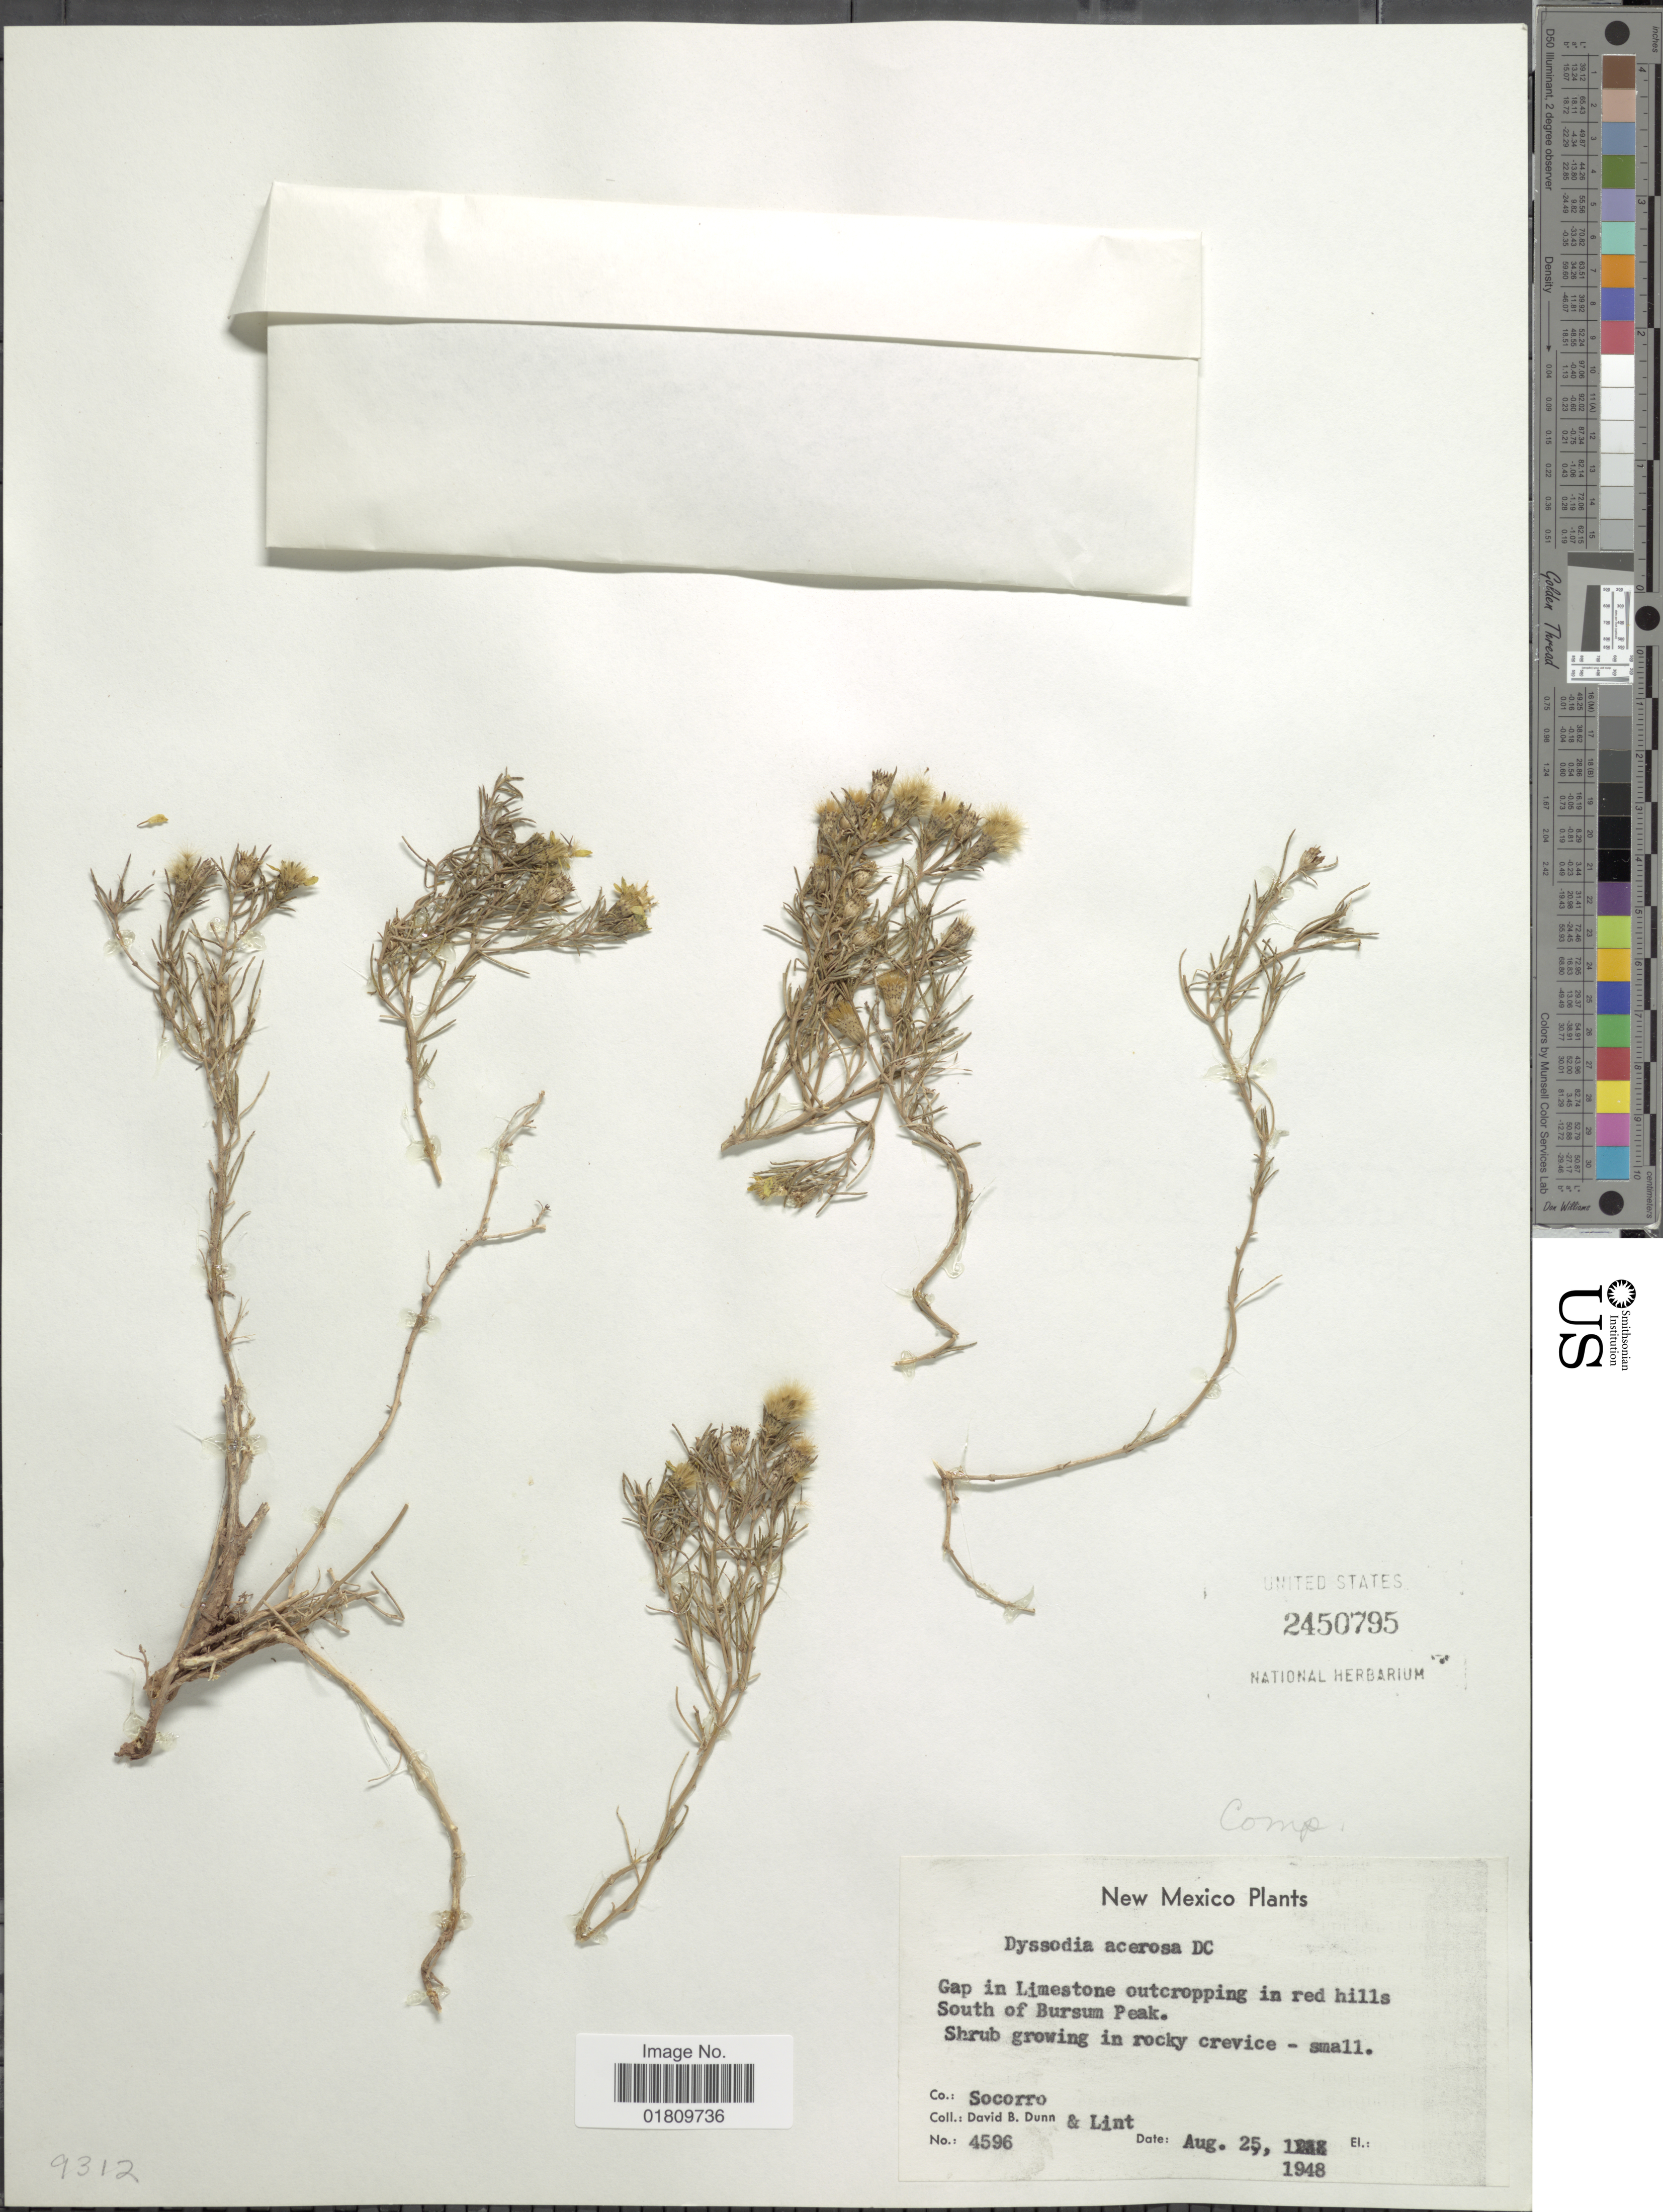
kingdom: Plantae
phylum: Tracheophyta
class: Magnoliopsida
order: Asterales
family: Asteraceae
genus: Thymophylla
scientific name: Thymophylla acerosa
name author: (DC.) Strother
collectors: D. B. Dunn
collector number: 4596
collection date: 1948-08-25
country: United States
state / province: New Mexico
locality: Gap in limestone outcropping in red hills, South of Bursum Peak, growing in rocky crevice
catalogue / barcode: US 2450795